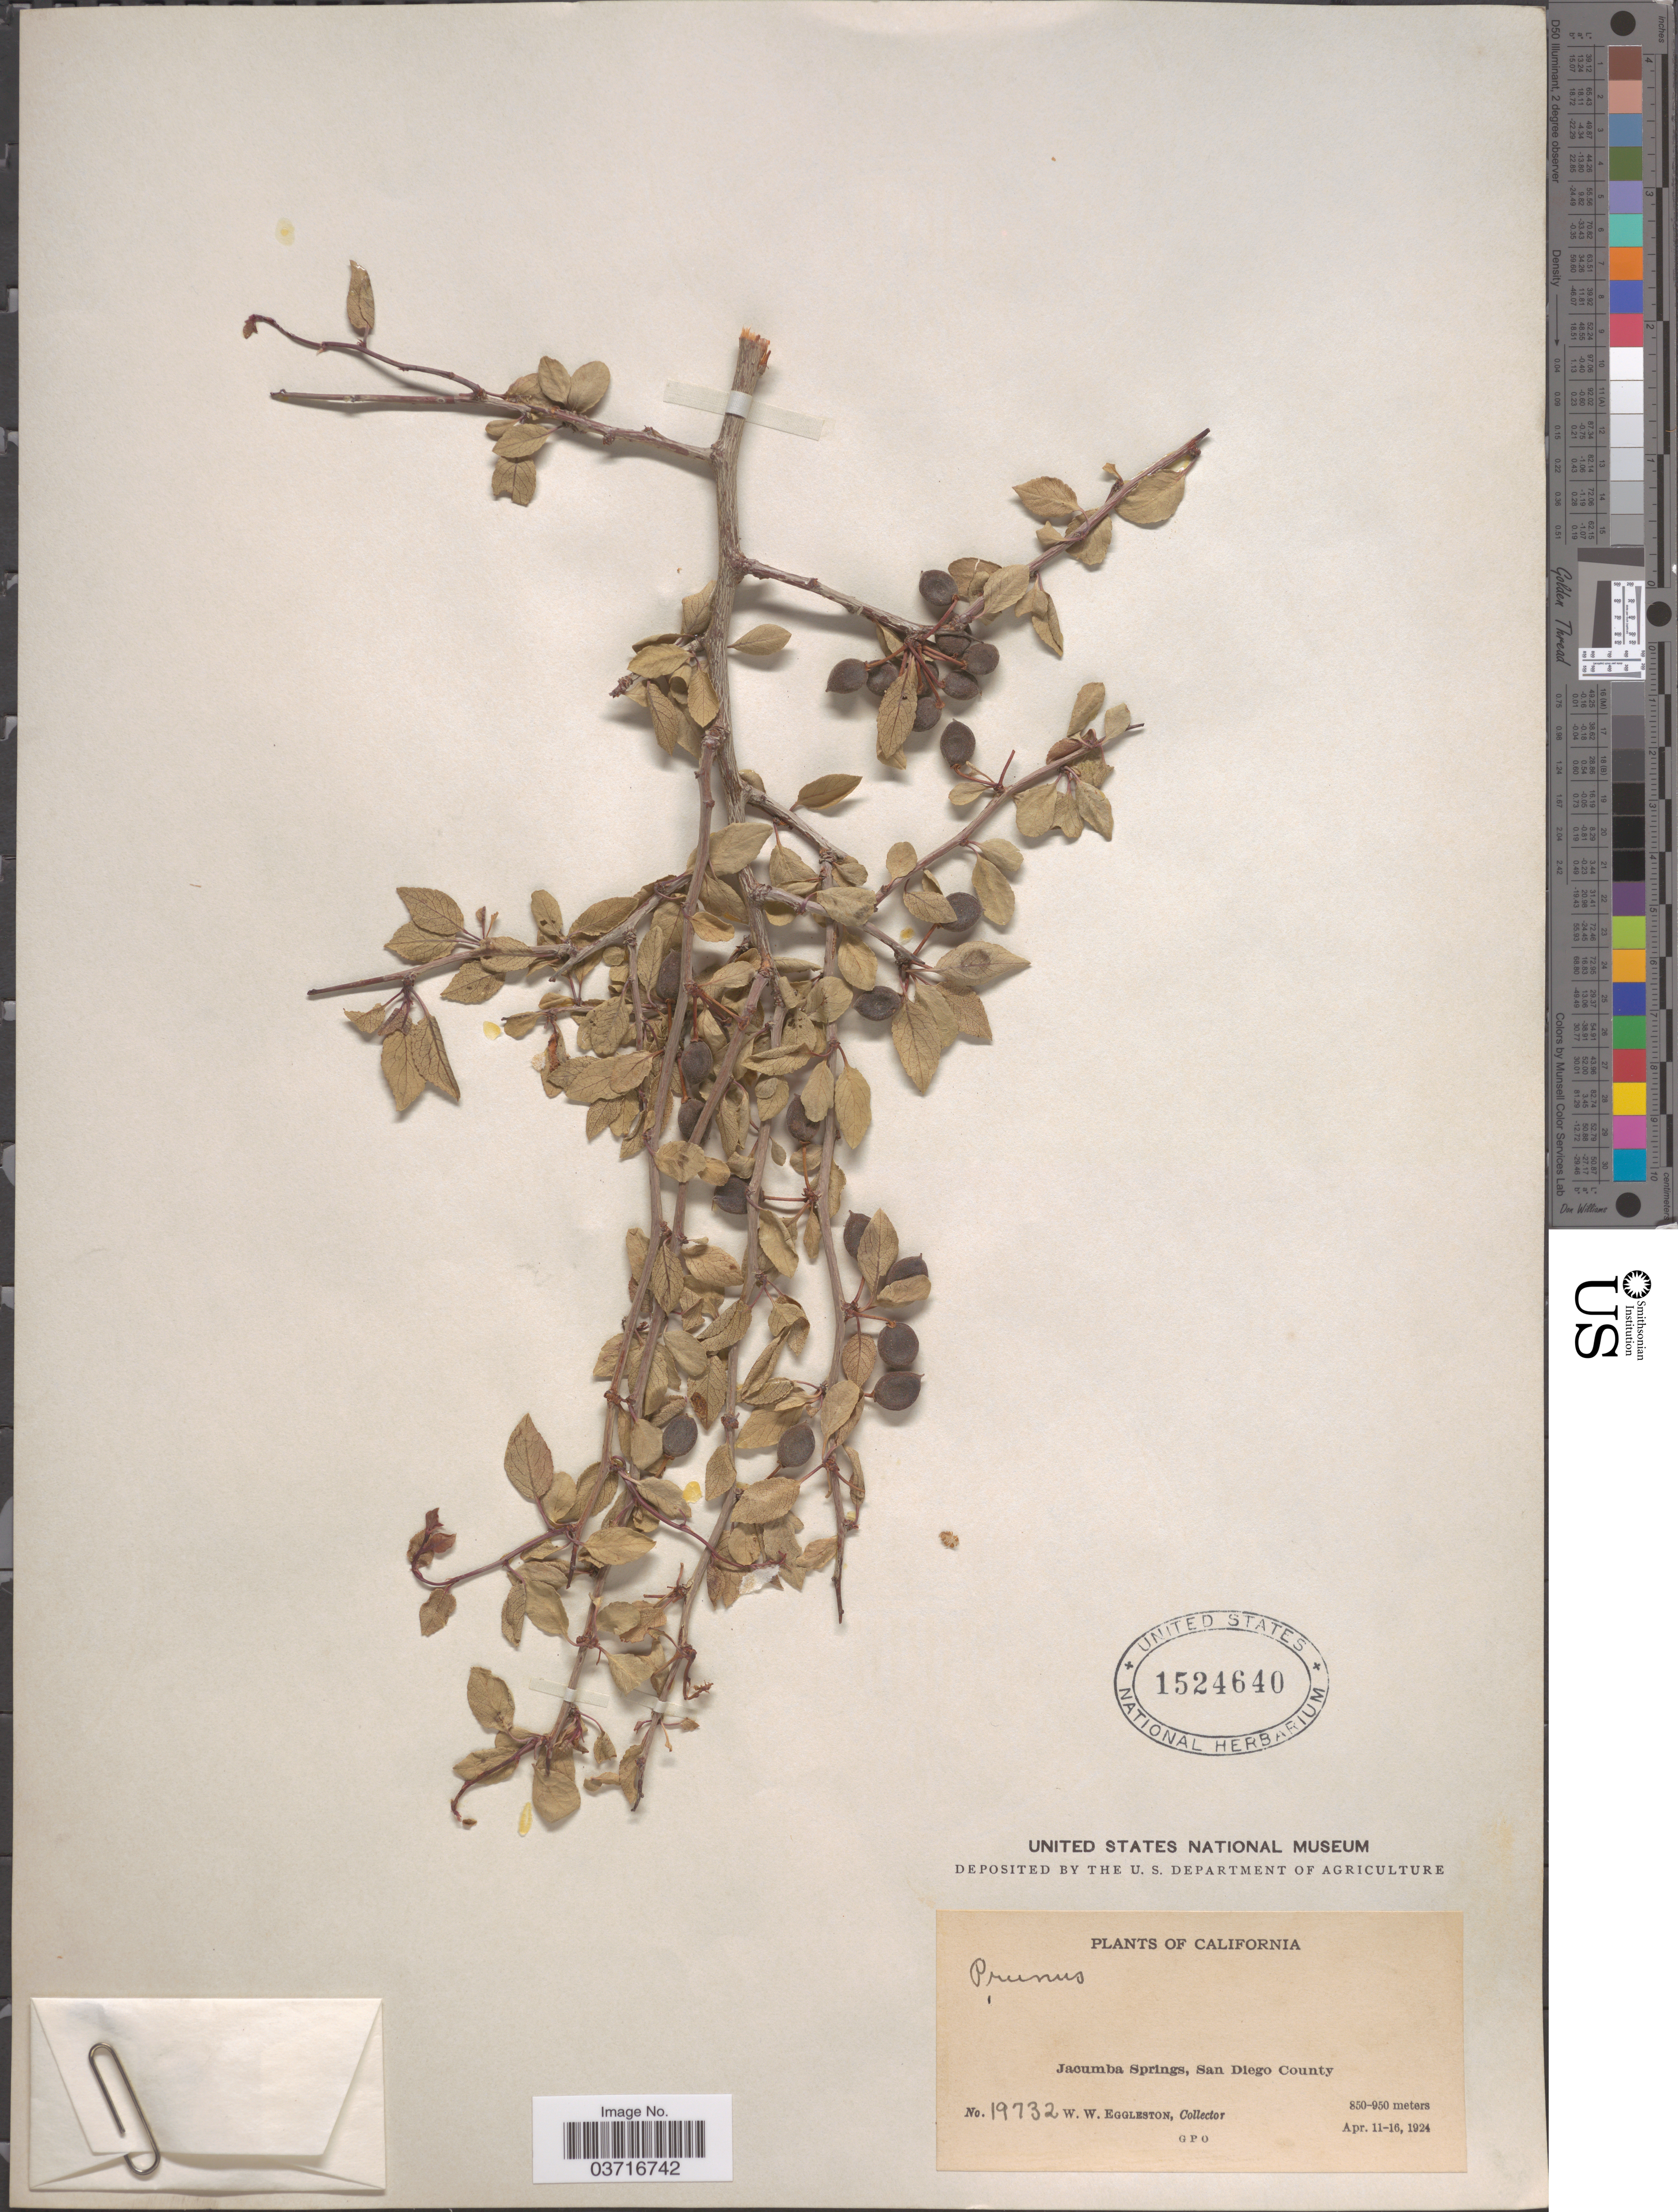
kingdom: Plantae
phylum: Tracheophyta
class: Magnoliopsida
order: Rosales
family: Rosaceae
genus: Prunus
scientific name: Prunus sp.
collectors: W. W. Eggleston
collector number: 19732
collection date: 1924-04-11/1924-04-16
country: United States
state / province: California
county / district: San Diego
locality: Jacumba Springs, San Diego County.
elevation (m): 850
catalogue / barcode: US 1524640